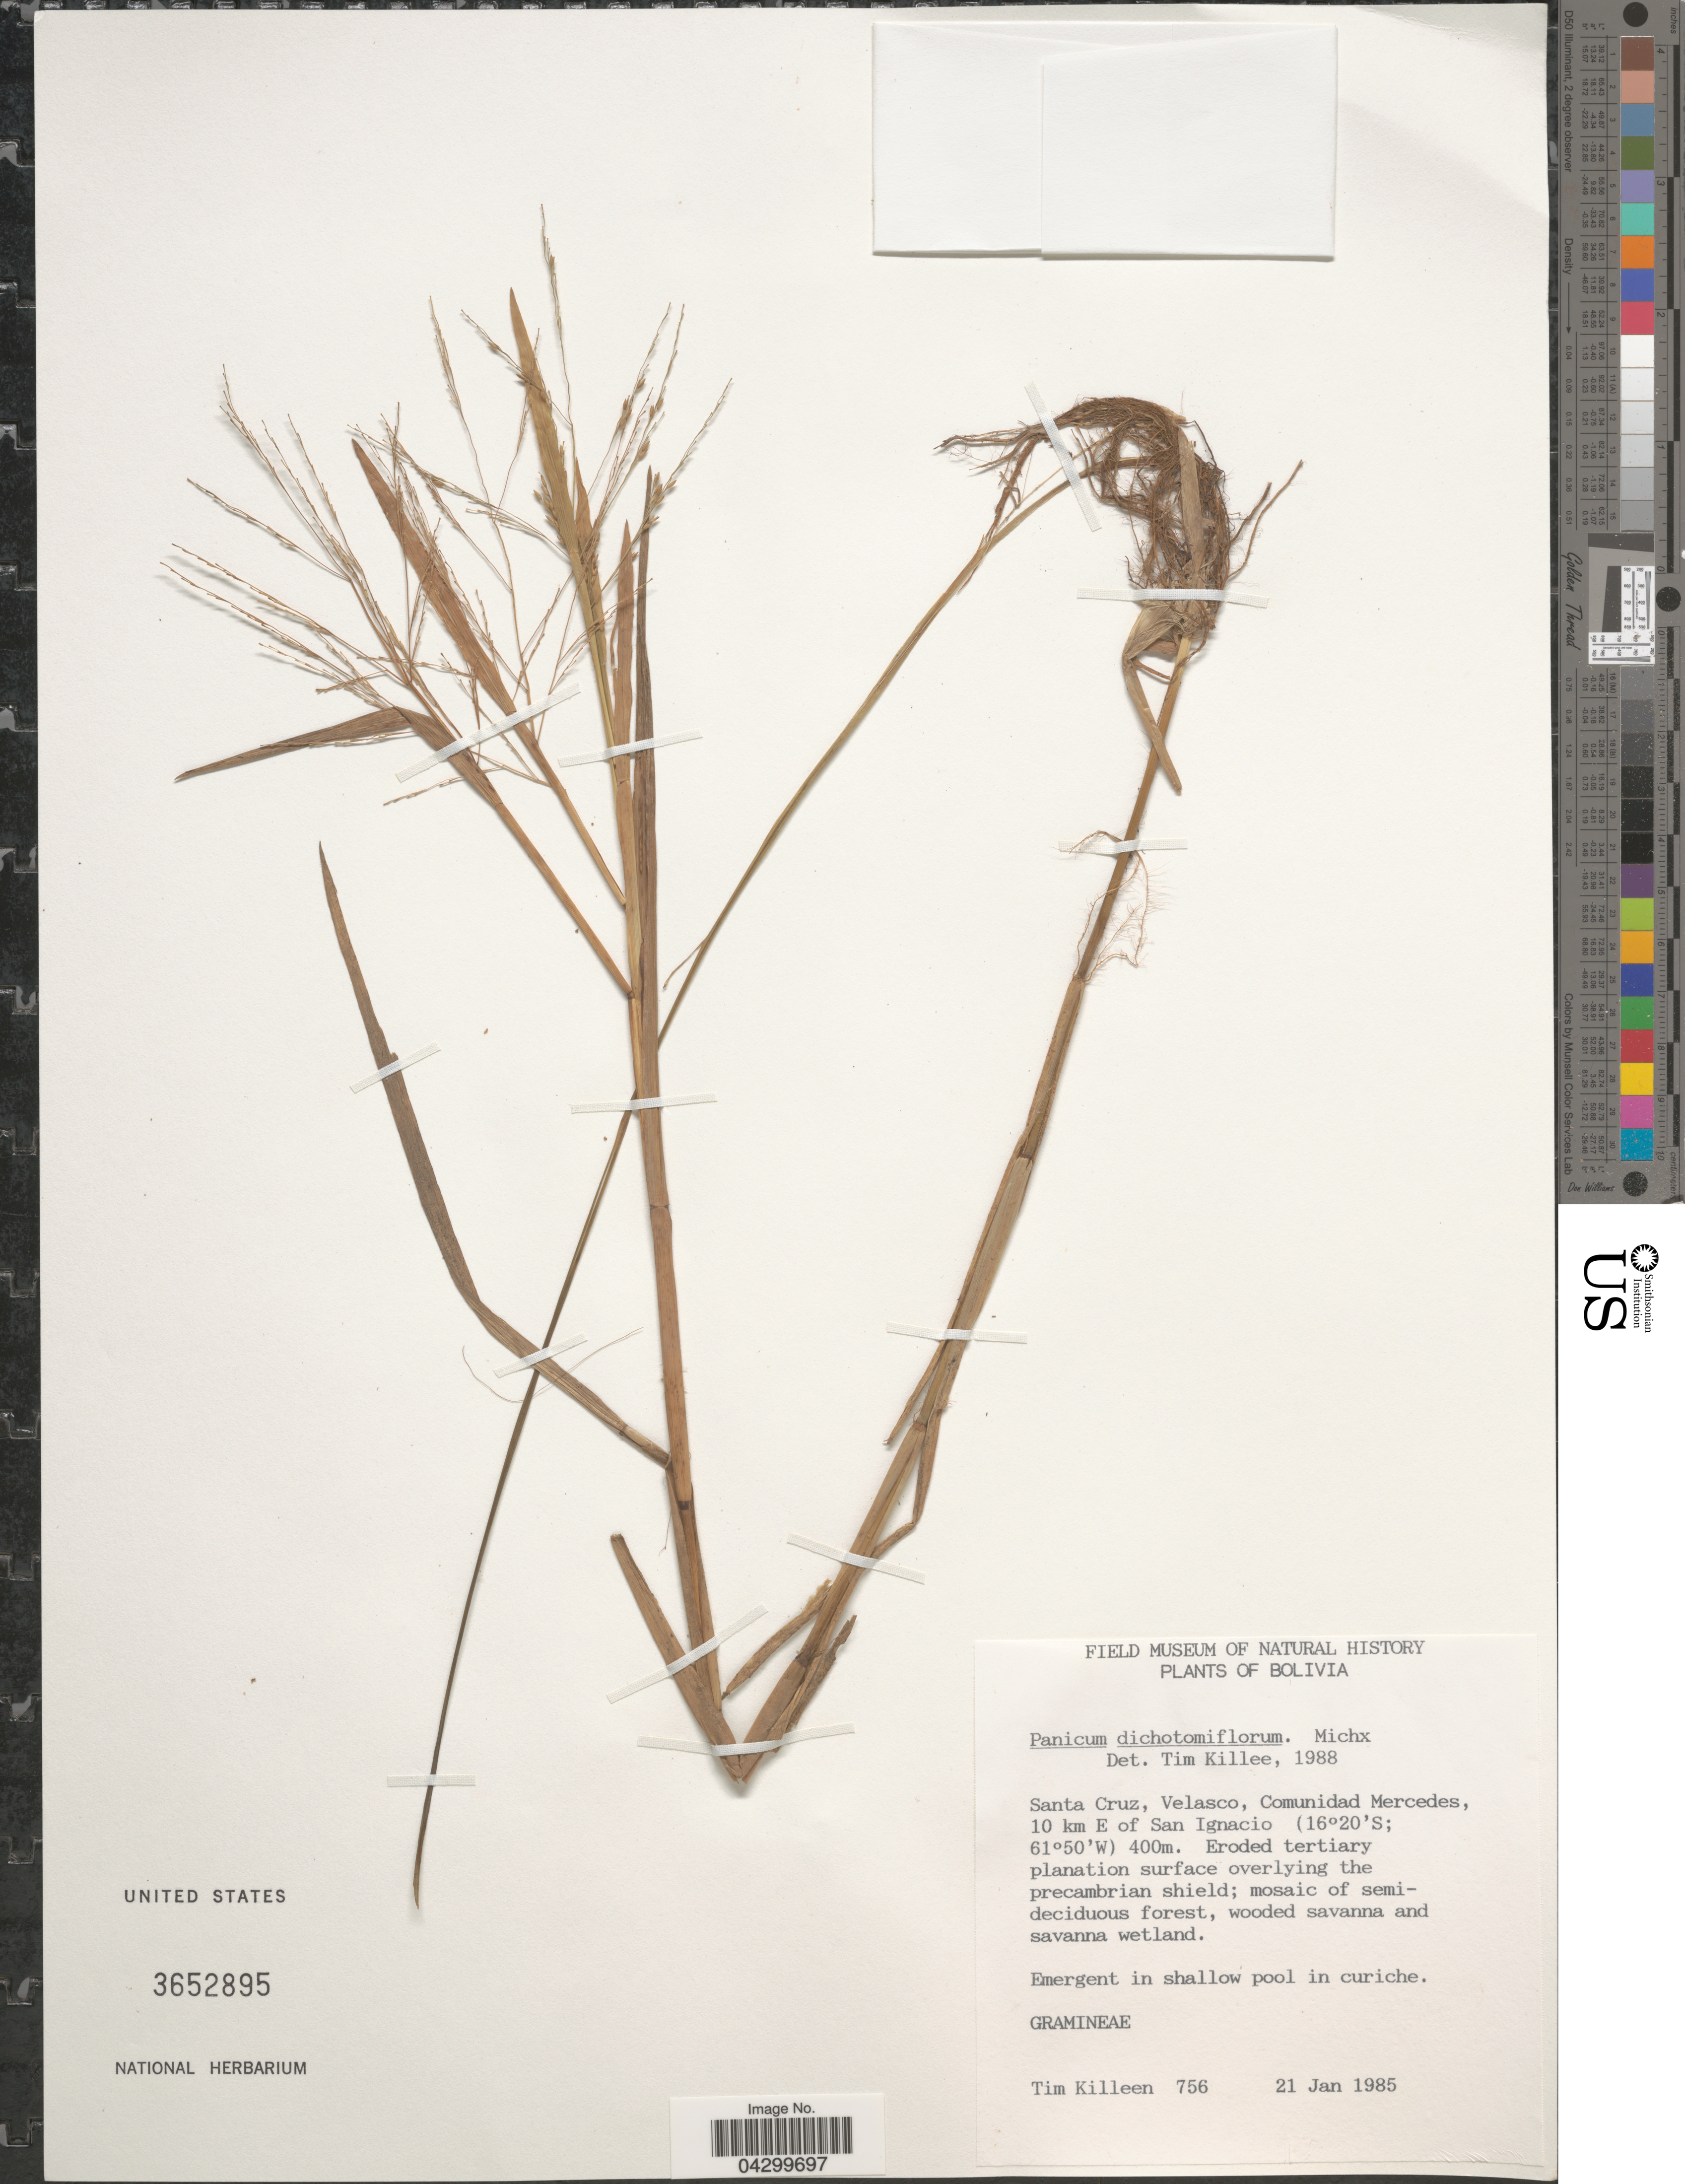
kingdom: Plantae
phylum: Tracheophyta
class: Liliopsida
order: Poales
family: Poaceae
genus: Panicum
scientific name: Panicum dichotomiflorum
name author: Michx.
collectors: T. J. Killeen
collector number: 756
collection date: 1985-01-21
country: Bolivia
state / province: Santa Cruz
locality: Velasco, Comunidad Mercedes, 10 km E of San Ignacio.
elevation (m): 400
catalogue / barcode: US 3652895